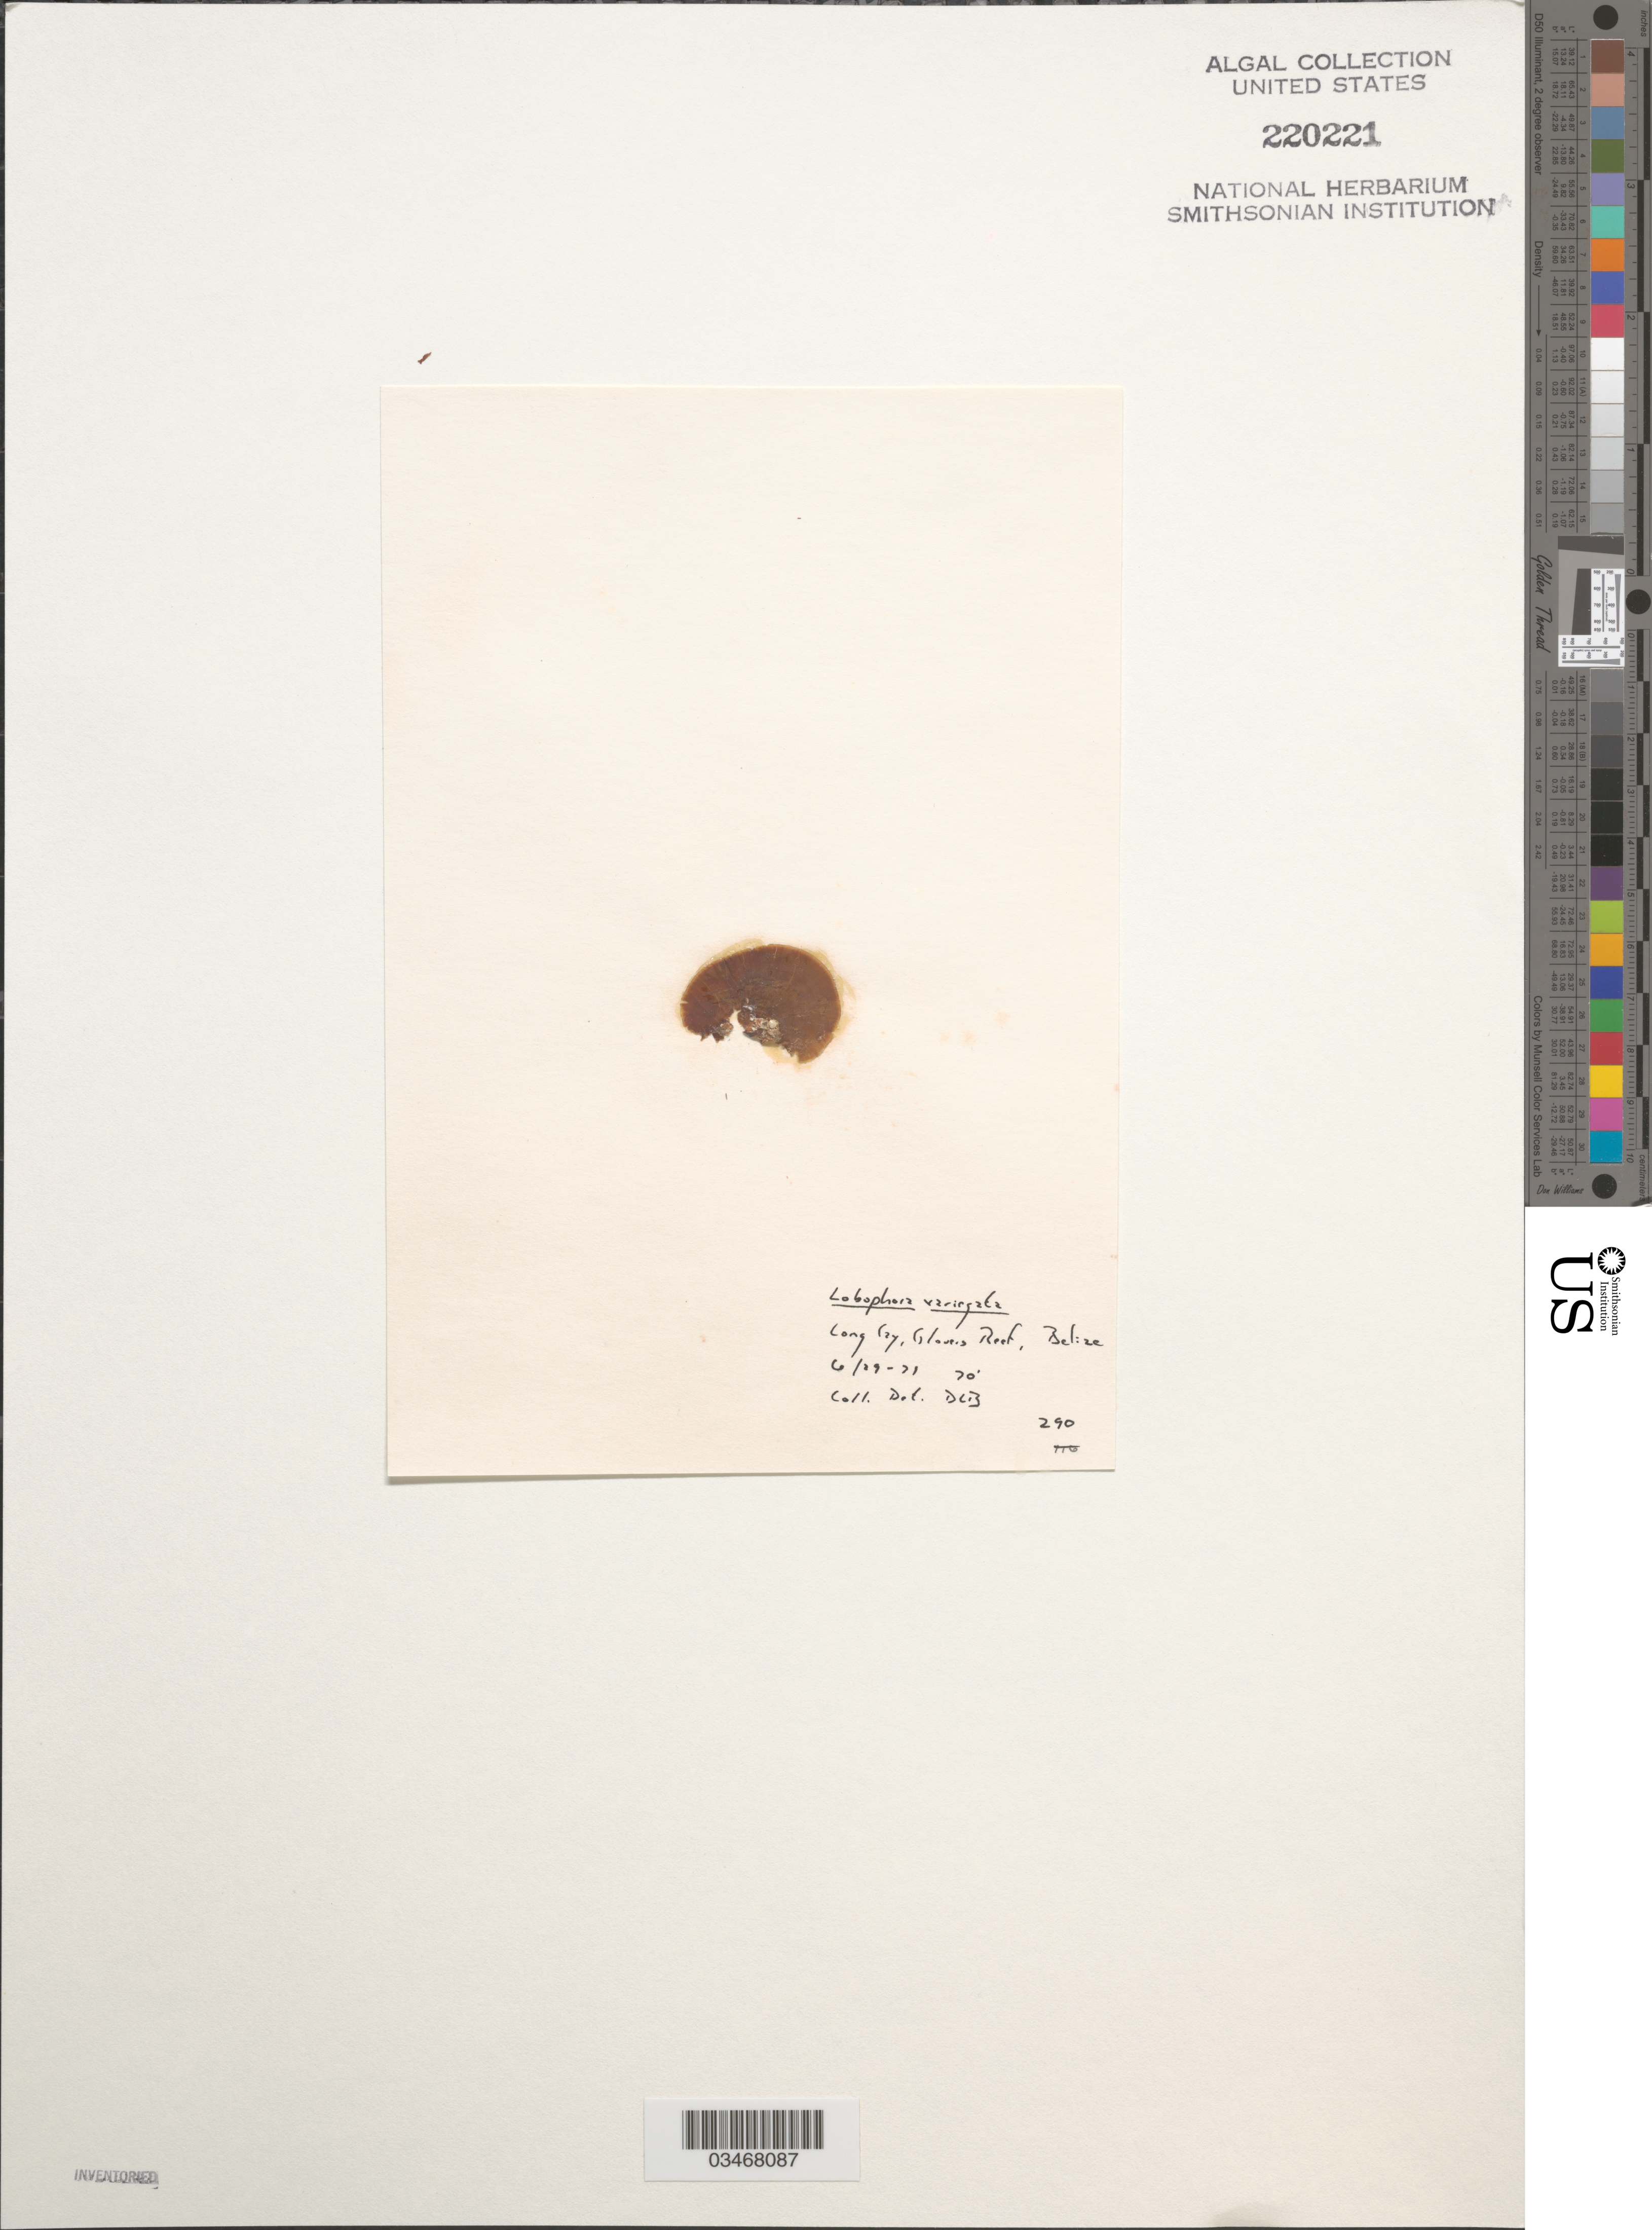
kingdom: Chromista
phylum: Ochrophyta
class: Phaeophyceae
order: Dictyotales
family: Dictyotaceae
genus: Lobophora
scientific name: Lobophora variegata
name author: (J.V.Lamouroux) Womersley & E.C. Oliveira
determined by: Ballantine, D. L.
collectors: D.L. Ballantine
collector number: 290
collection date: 1971-06-29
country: Belize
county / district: Glovers Reef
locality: Long Cay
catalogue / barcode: US 220221